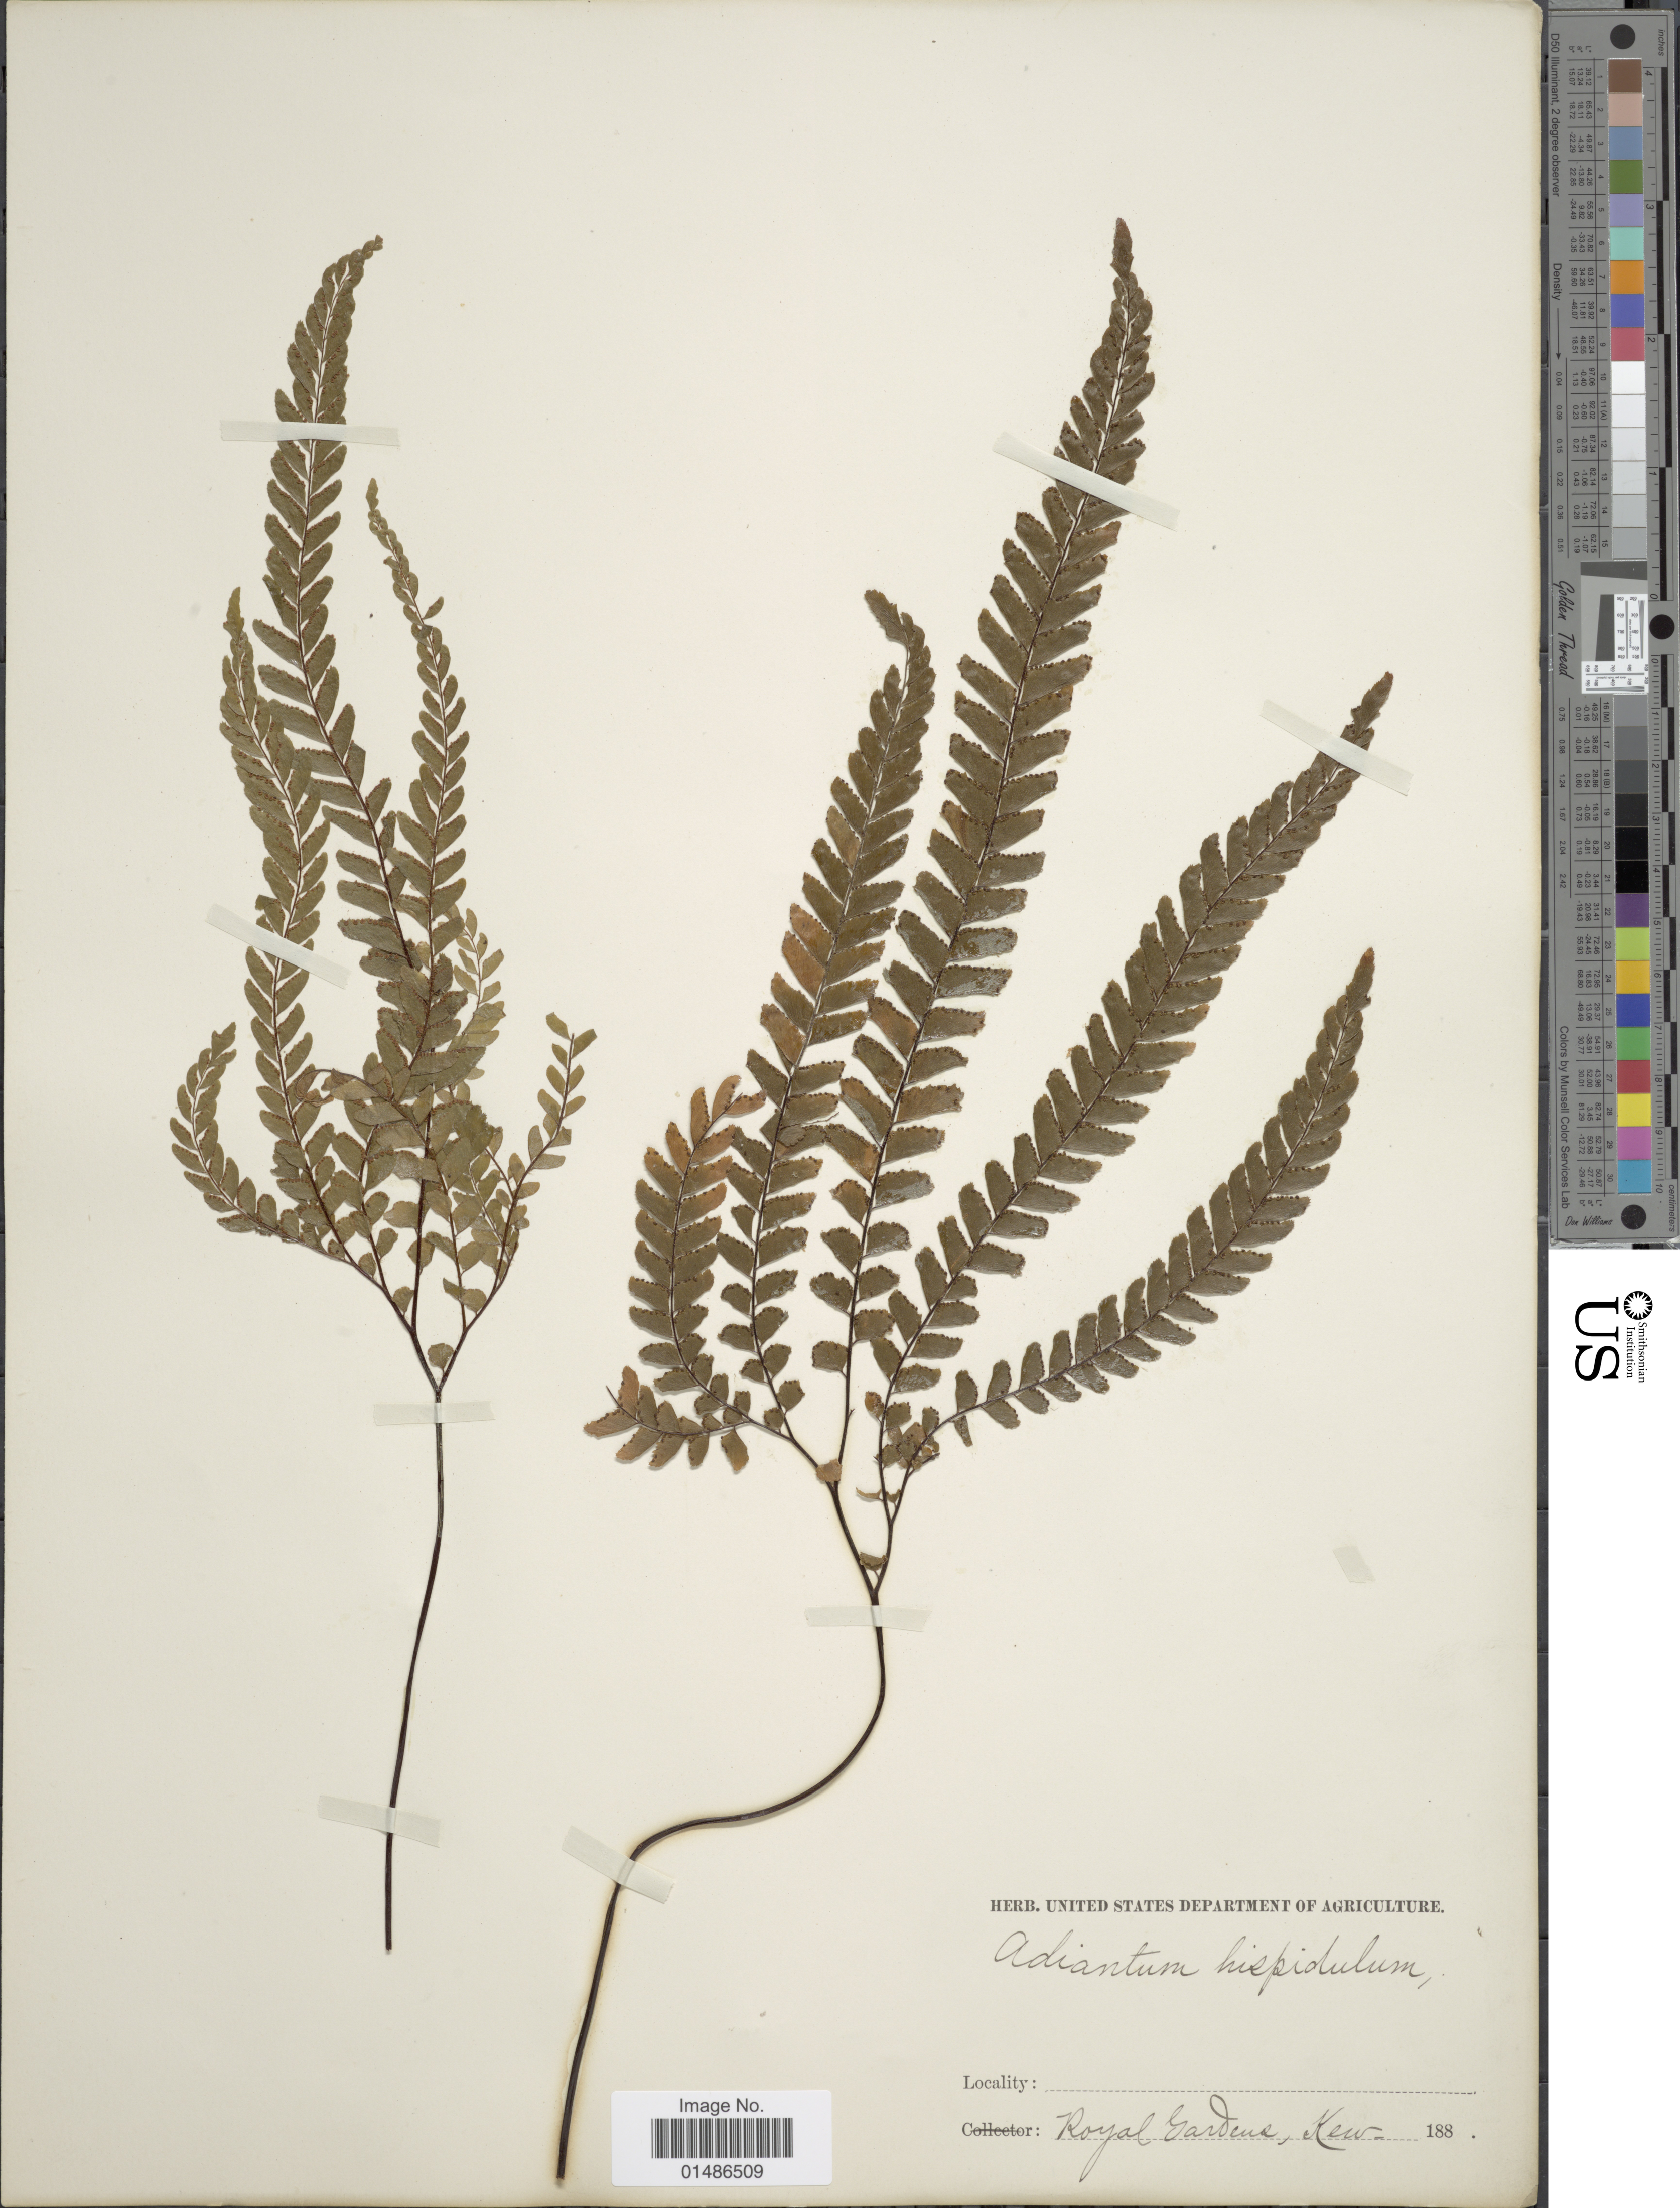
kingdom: Plantae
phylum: Tracheophyta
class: Polypodiopsida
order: Polypodiales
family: Pteridaceae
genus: Adiantum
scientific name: Adiantum hispidulum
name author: Sw.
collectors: United States Department of Agriculture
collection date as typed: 188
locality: Royal Gardens, Kew.